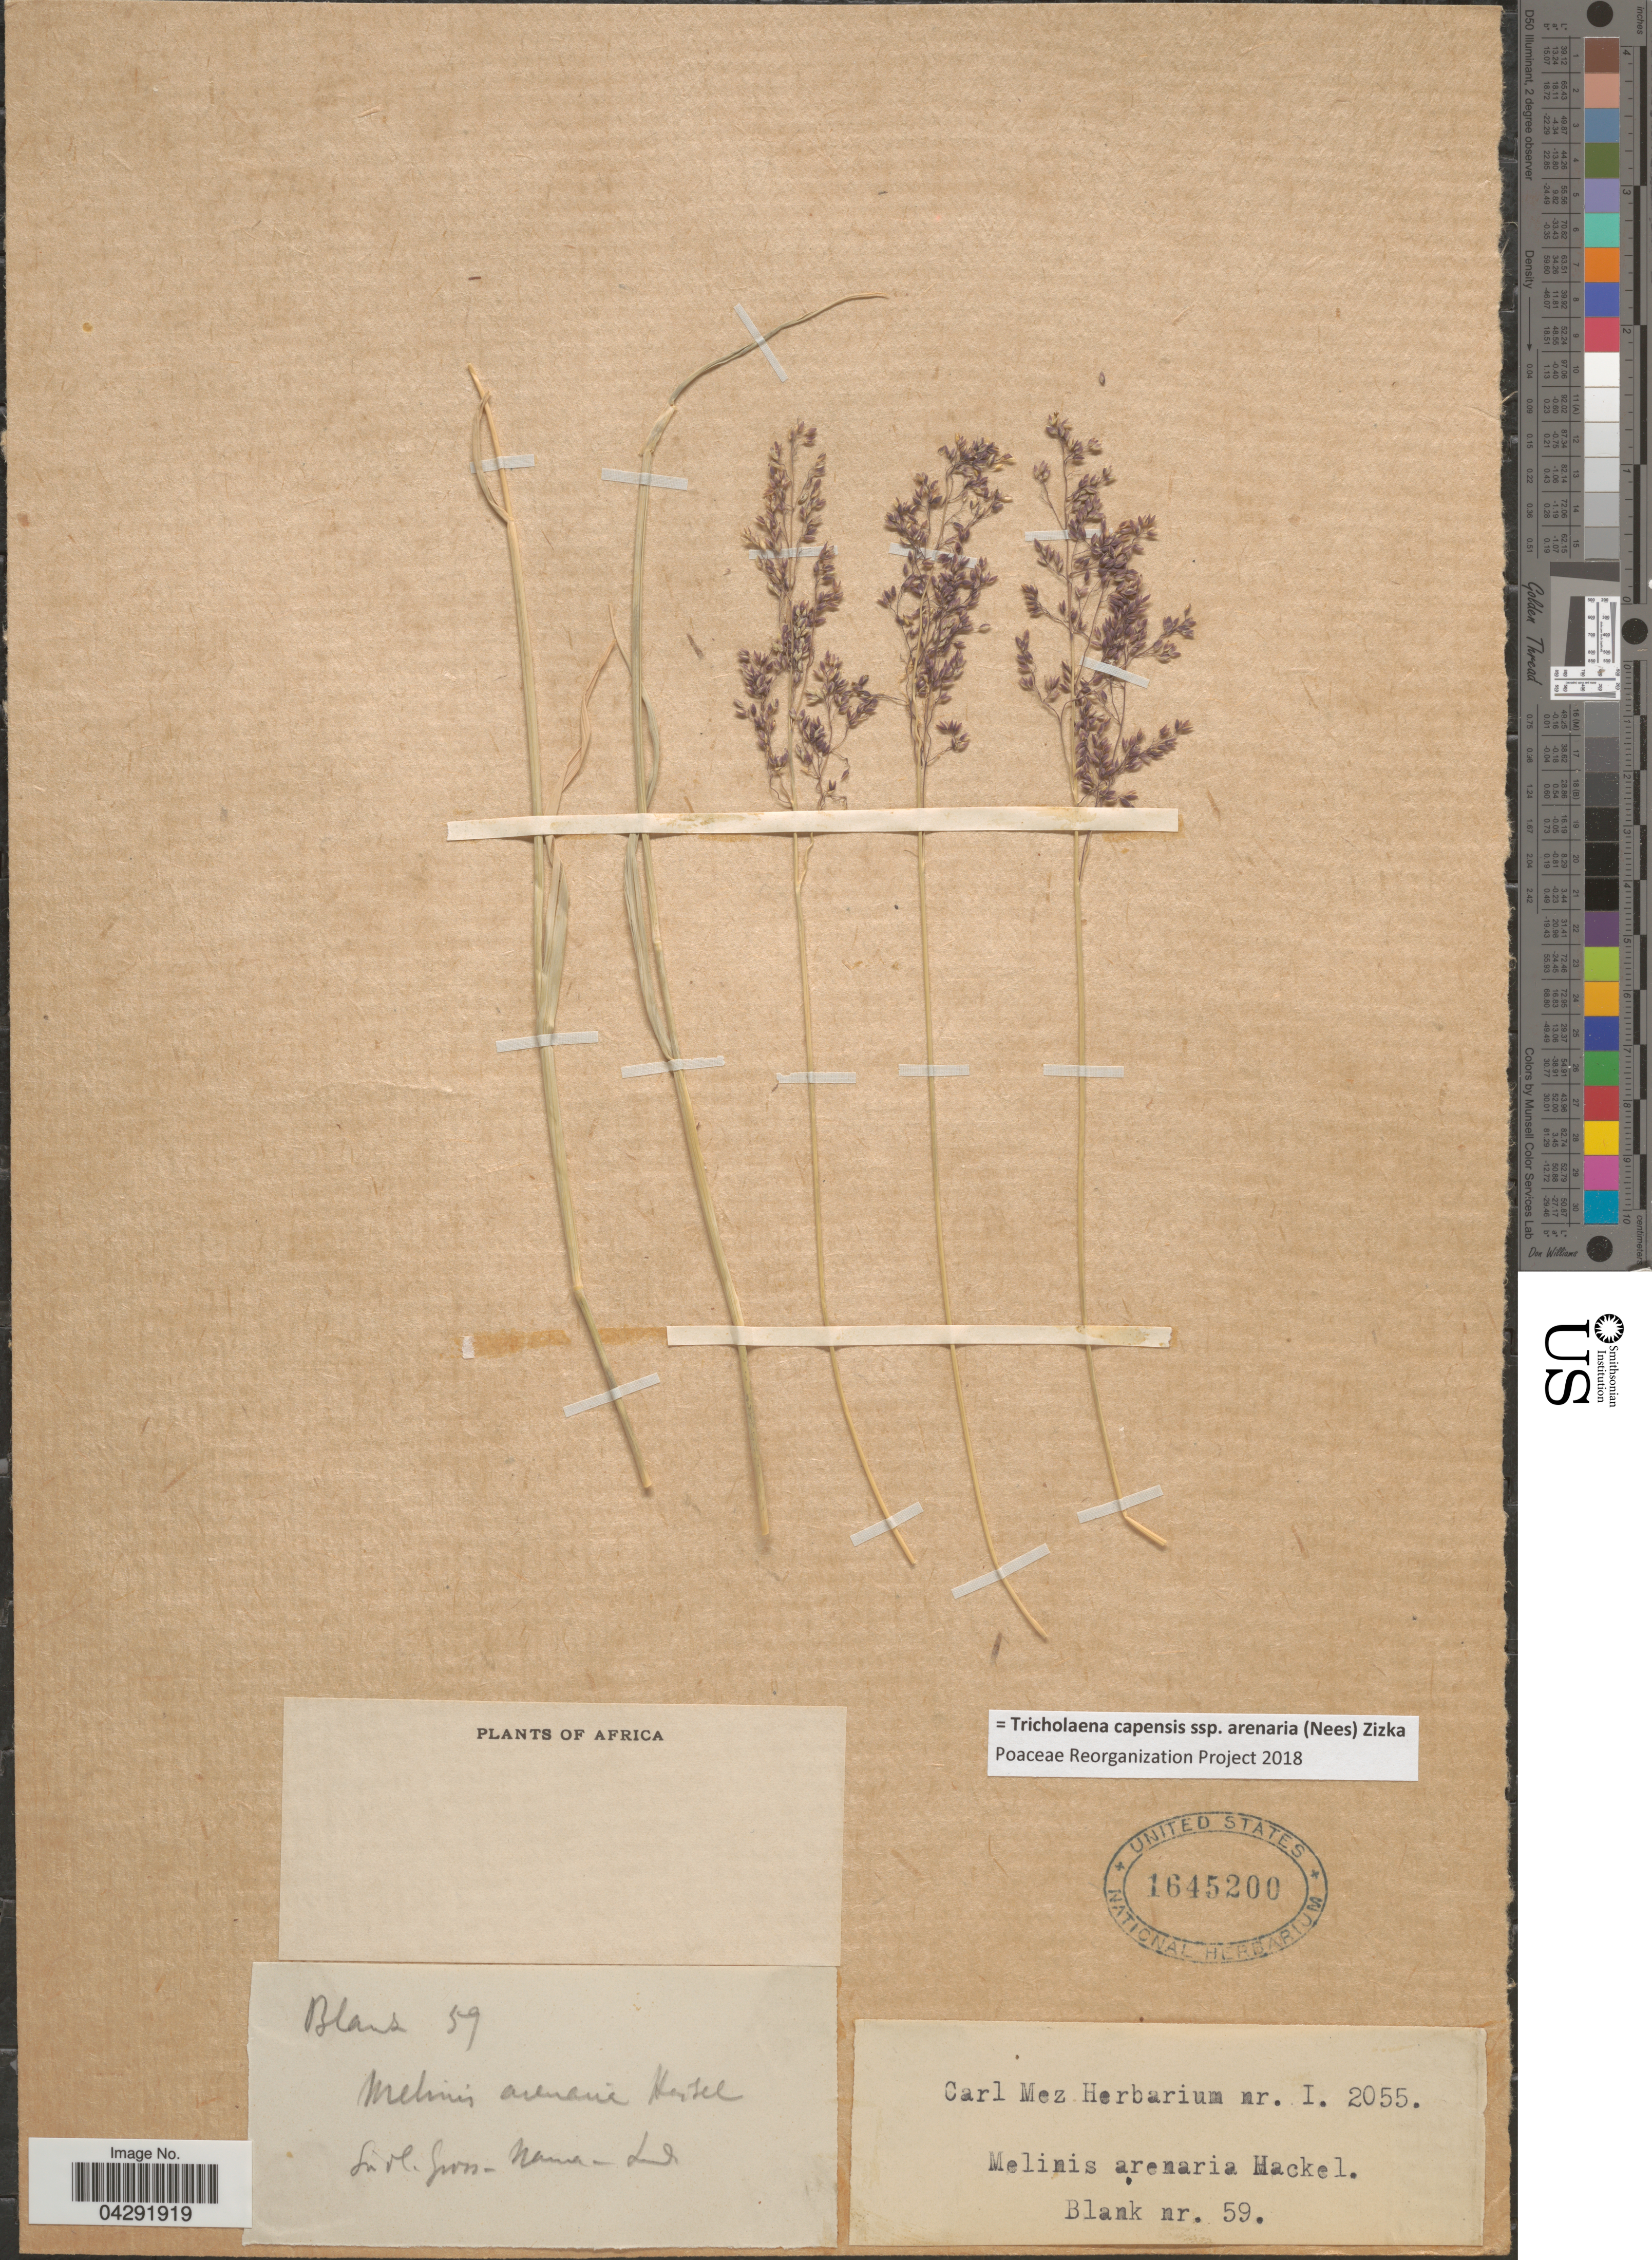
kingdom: Plantae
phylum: Tracheophyta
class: Liliopsida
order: Poales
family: Poaceae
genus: Tricholaena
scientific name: Tricholaena capensis subsp. arenaria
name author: (Nees) Zizka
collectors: Blank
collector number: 59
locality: Africa.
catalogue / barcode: US 1645200